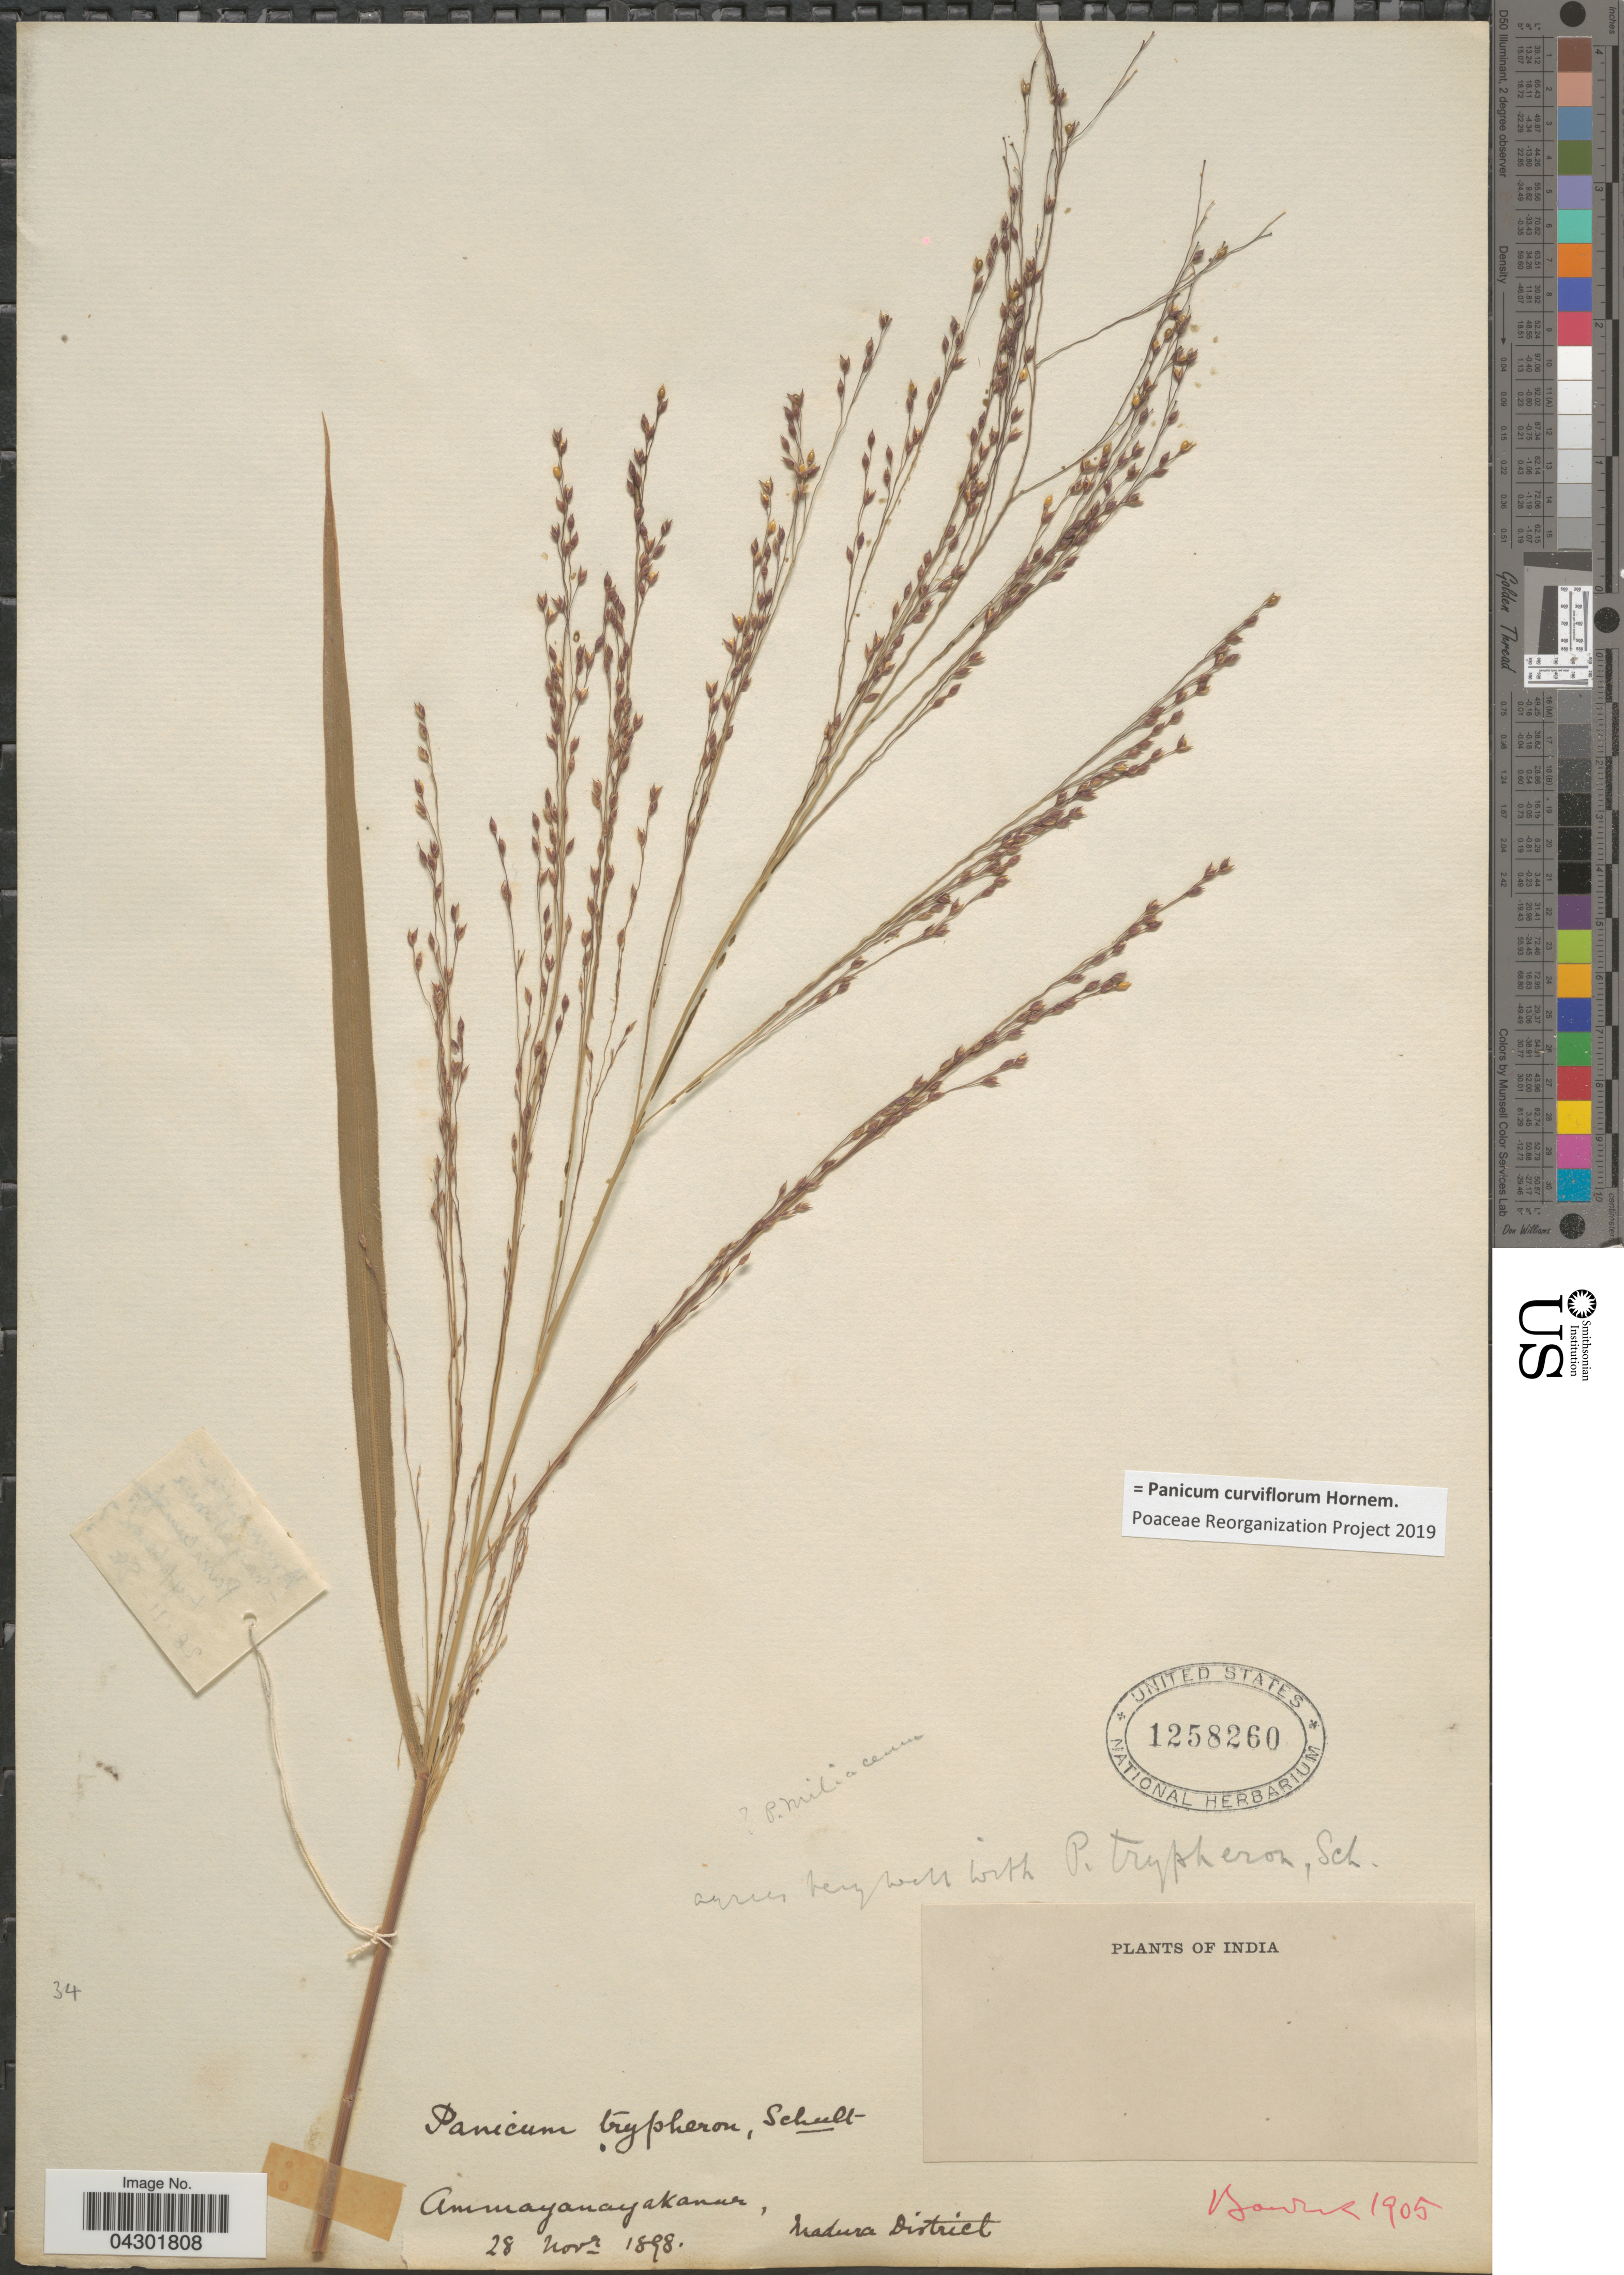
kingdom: Plantae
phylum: Tracheophyta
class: Liliopsida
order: Poales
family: Poaceae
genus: Panicum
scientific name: Panicum curviflorum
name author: Hornem.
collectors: Bowles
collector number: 1905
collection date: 1898-11-28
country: India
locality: Ammayanayakanur, Madura District.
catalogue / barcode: US 1258260